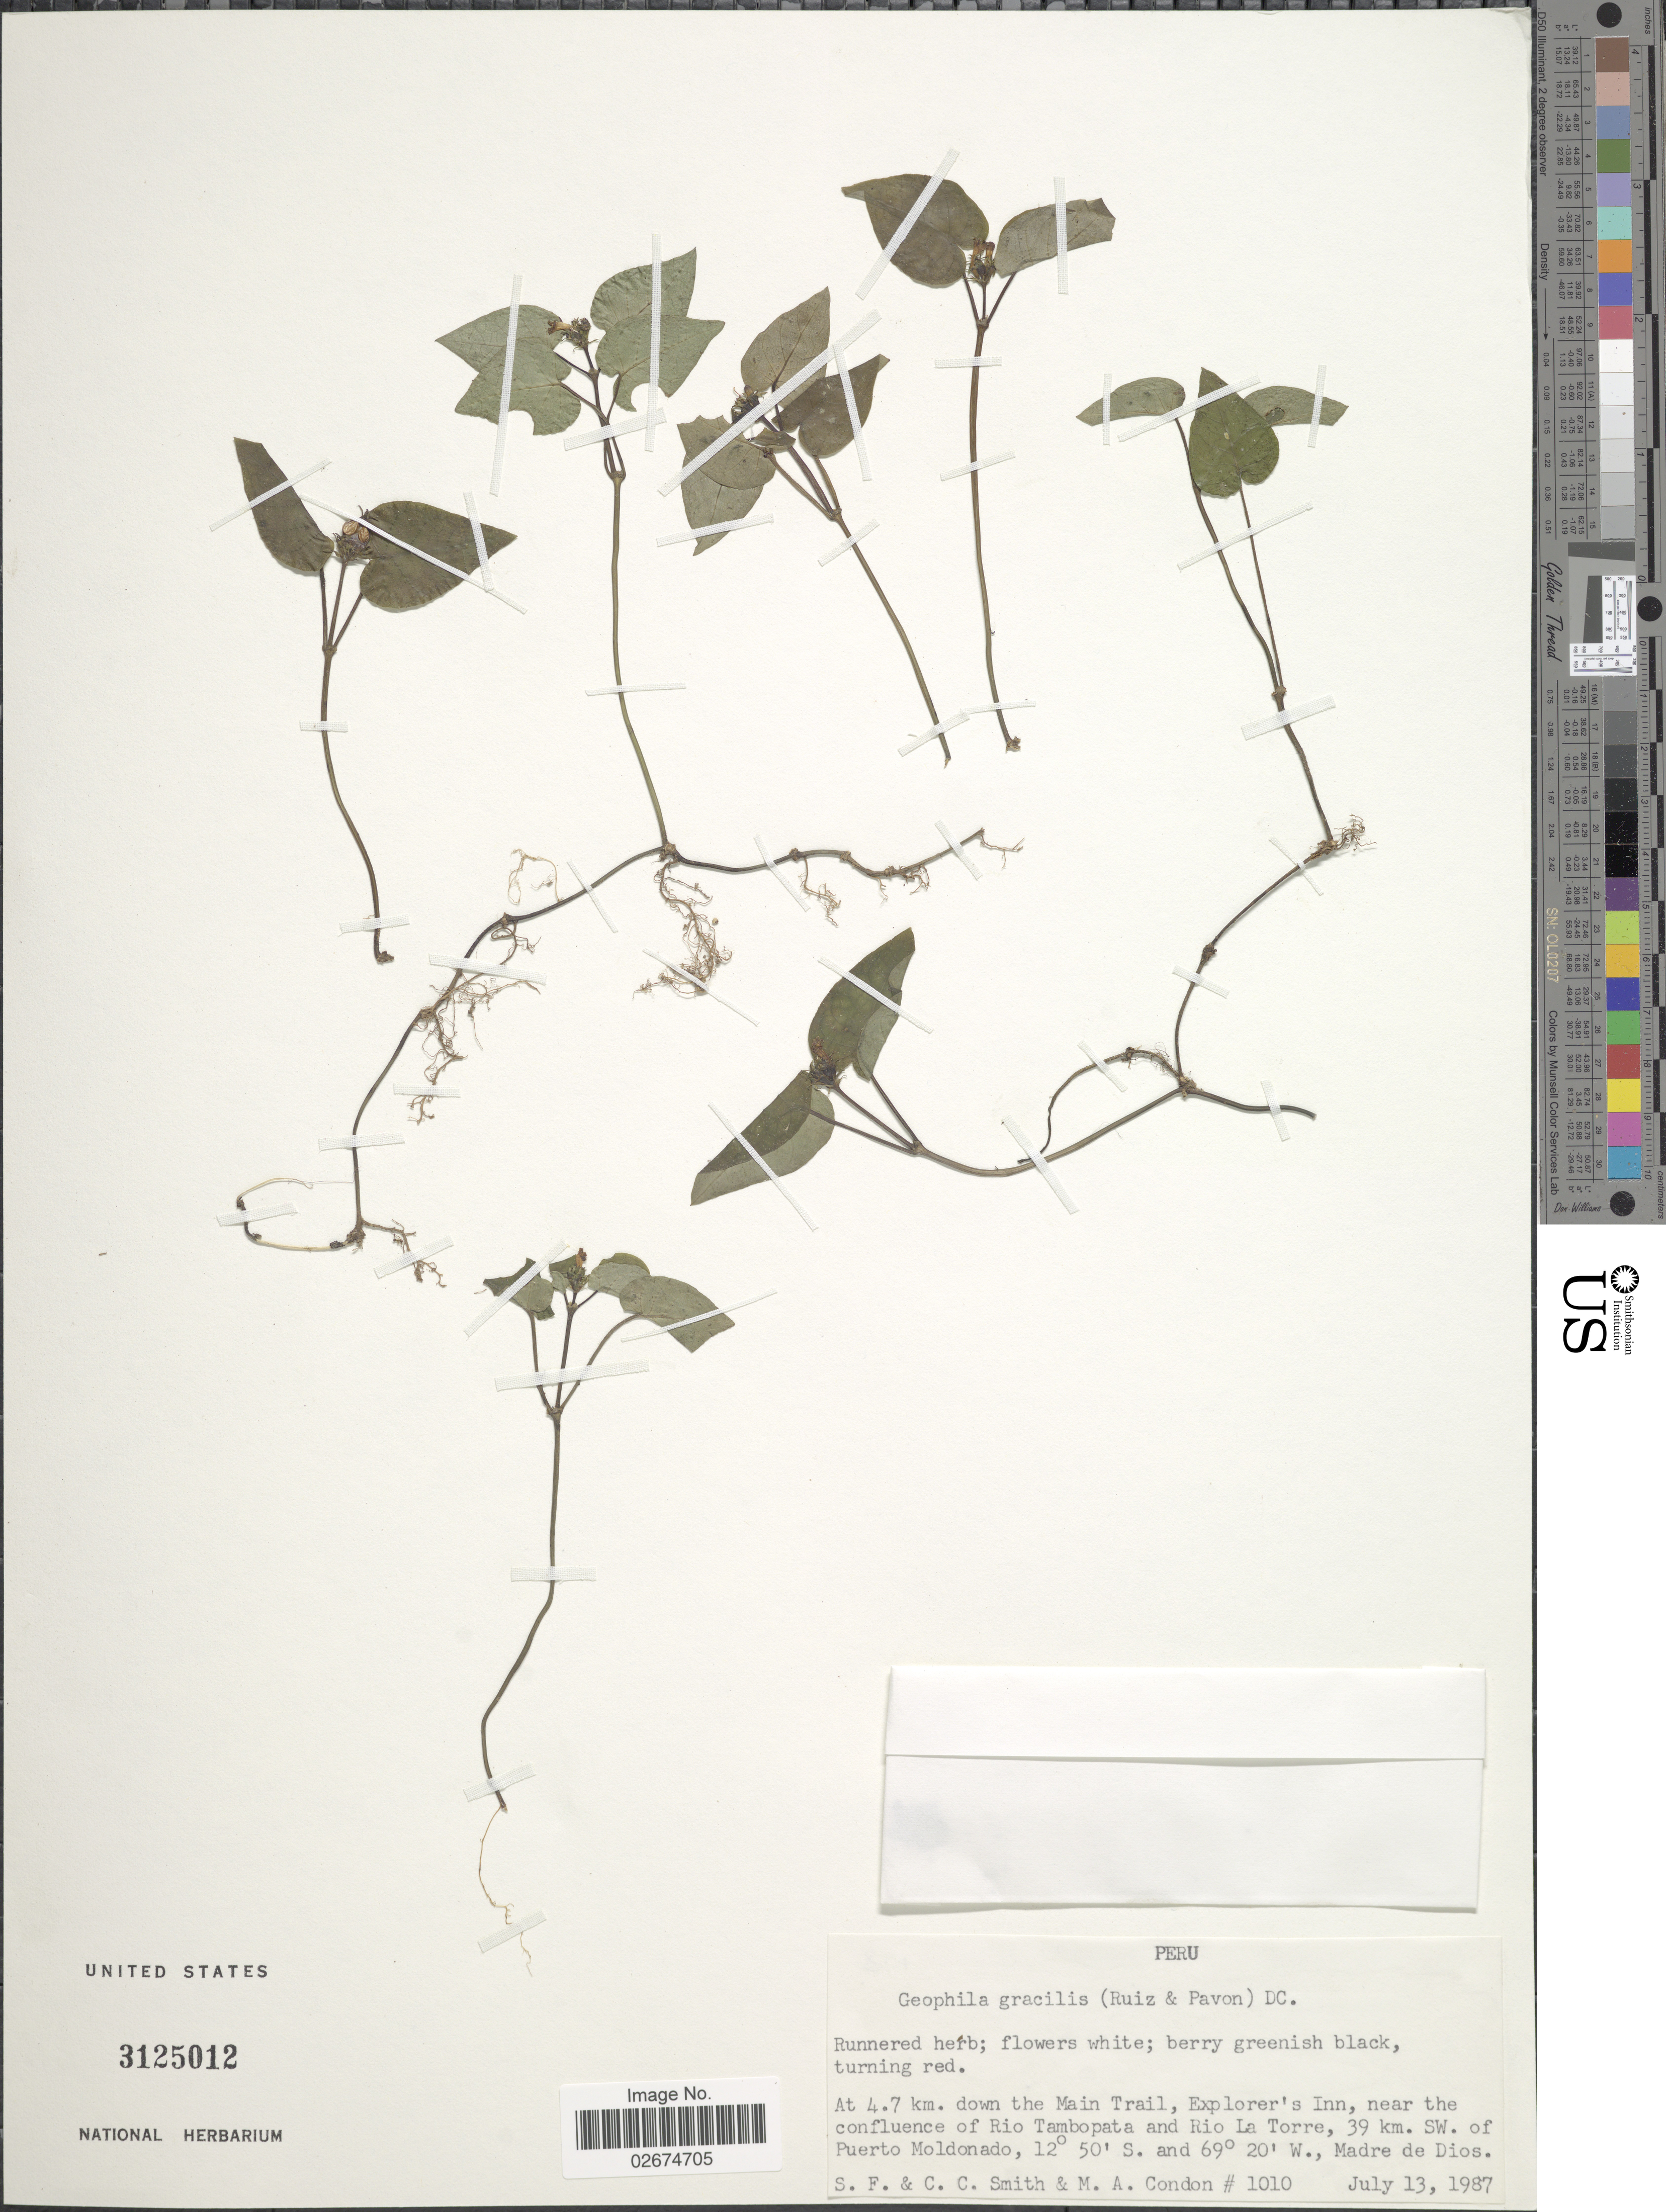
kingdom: Plantae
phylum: Tracheophyta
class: Magnoliopsida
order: Gentianales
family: Rubiaceae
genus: Geophila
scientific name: Geophila gracilis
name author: (Ruiz & Pav.) DC.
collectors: S.F. Smith, C. Smith & M. Condon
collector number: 1010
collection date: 1987-07-13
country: Peru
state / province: Madre de Dios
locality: At 4.7 km. down the Main Trail, Explorer's Inn, near the confluence of Rio Tambopata and Rio La Torre, 39 km. SW of Puerto Moldonado, Madre de Dios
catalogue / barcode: US 3125012